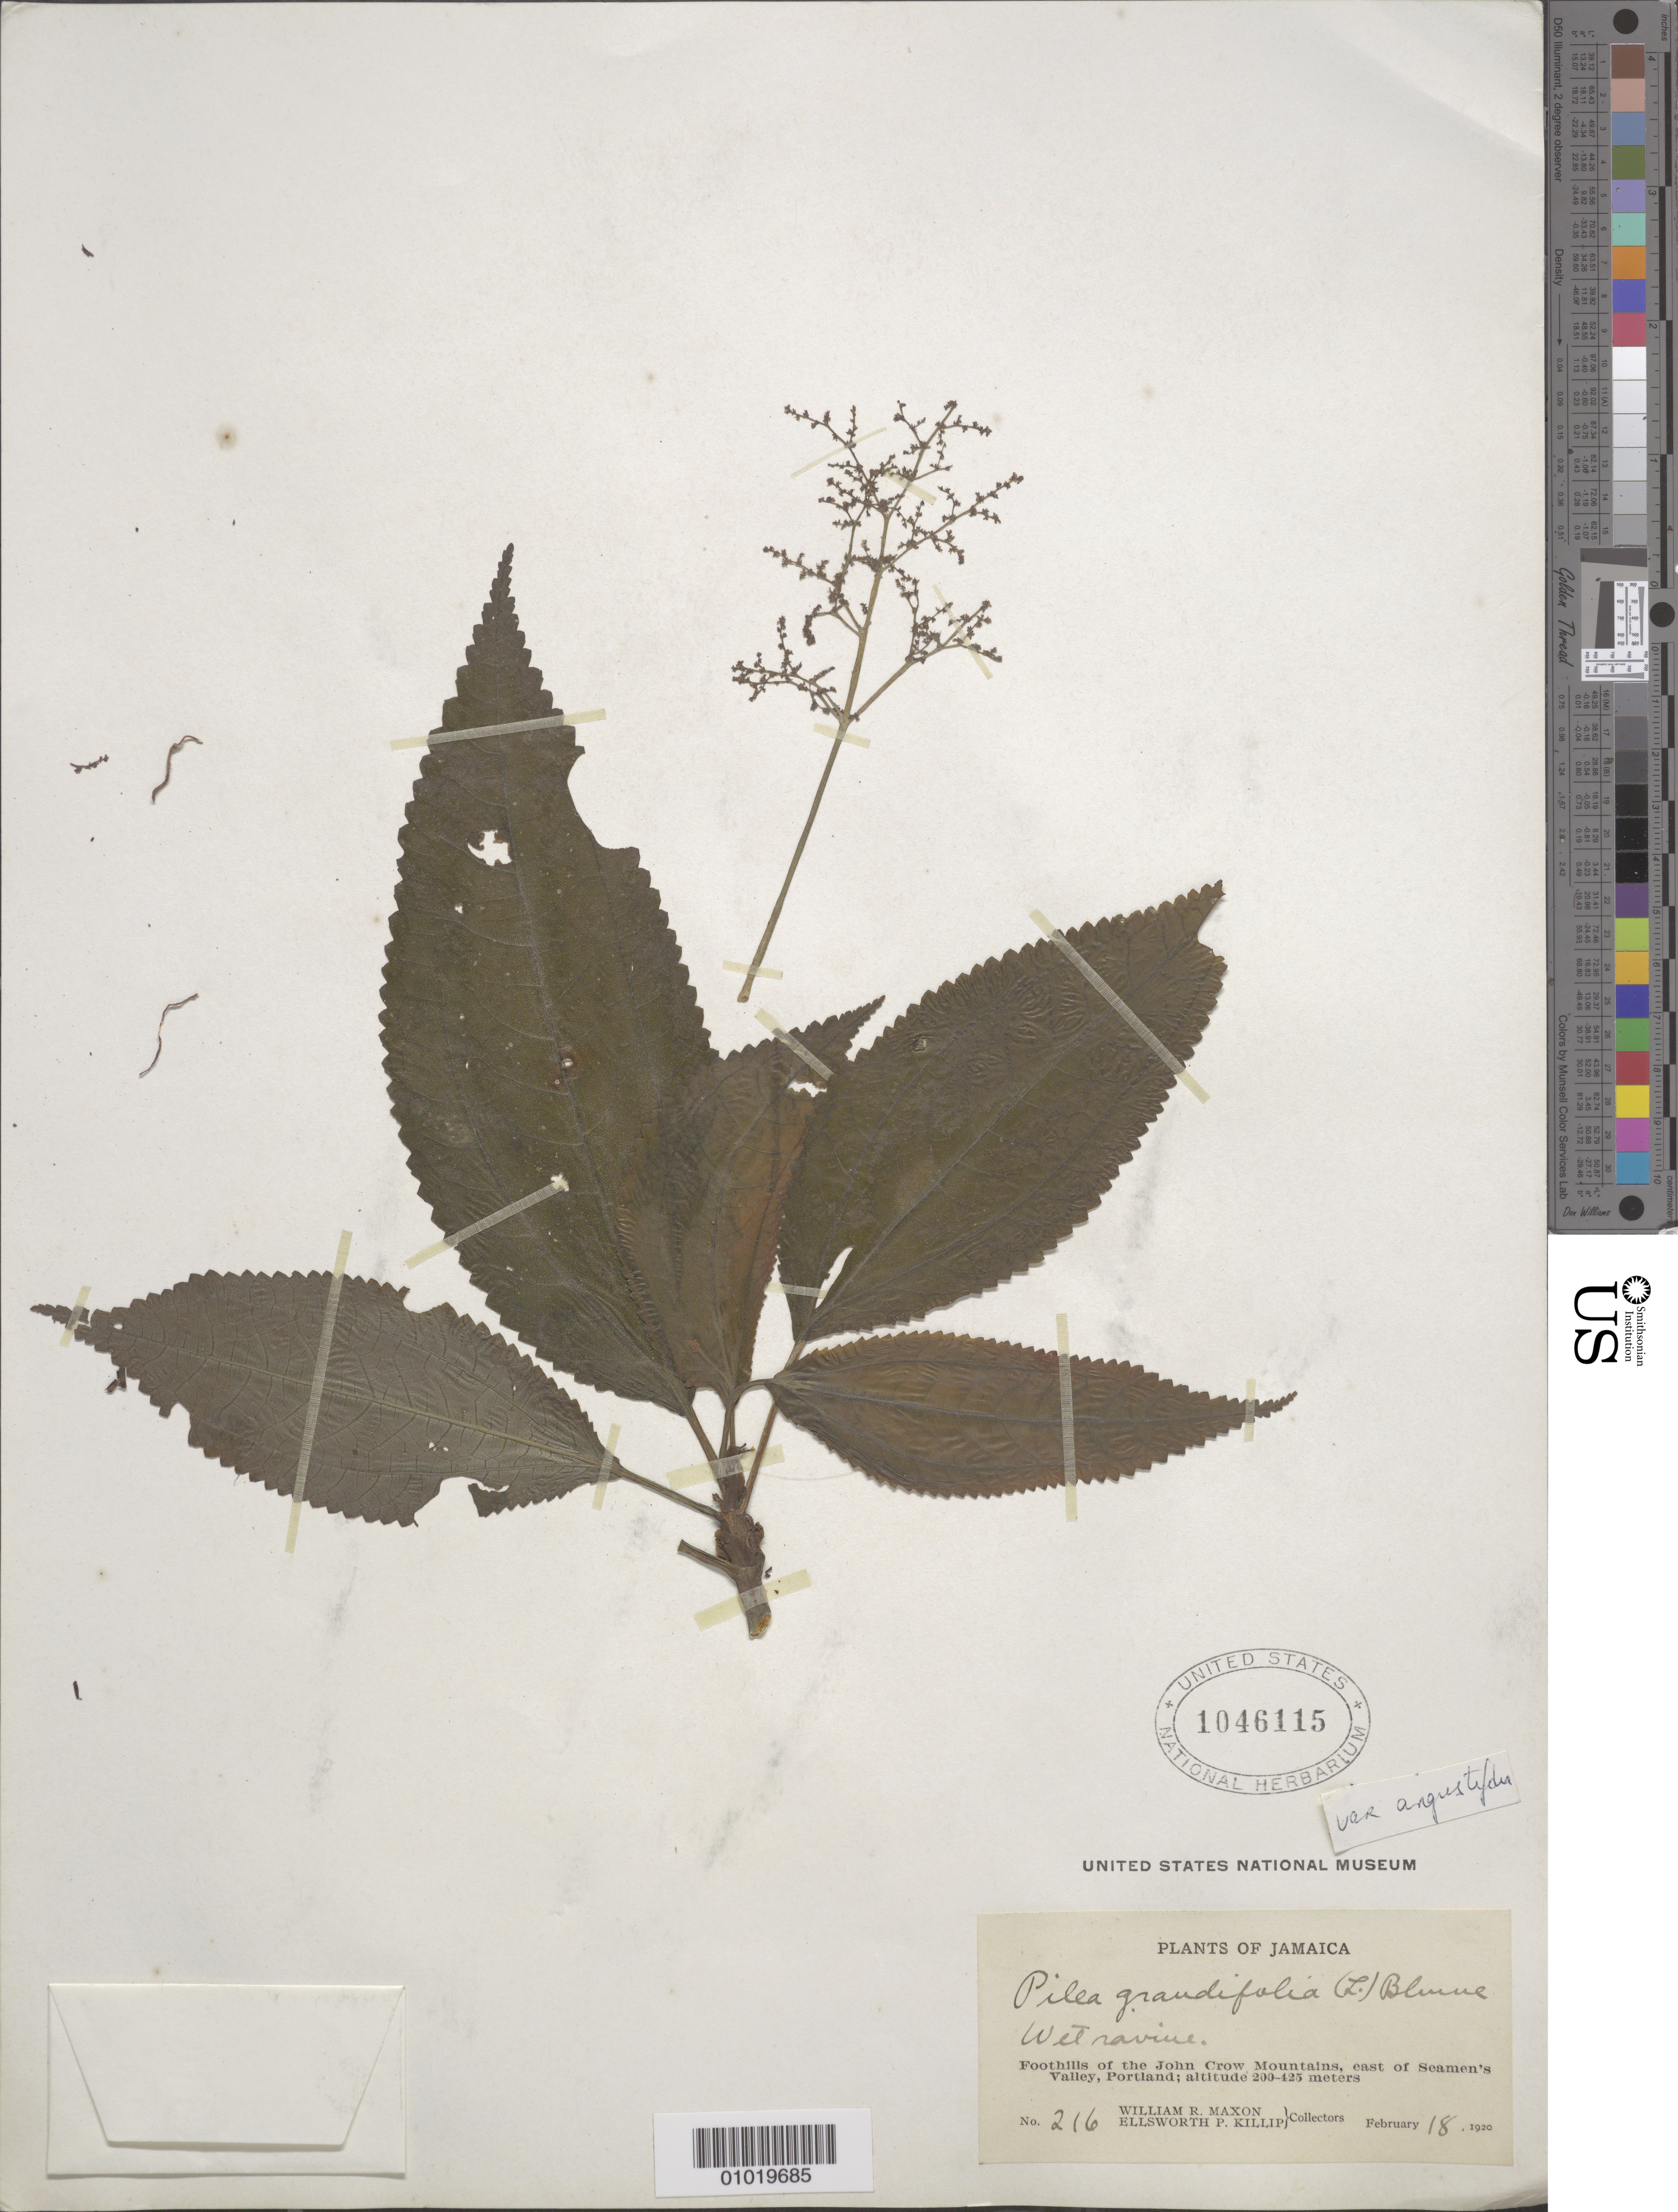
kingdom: Plantae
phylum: Tracheophyta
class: Magnoliopsida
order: Rosales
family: Urticaceae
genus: Pilea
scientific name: Pilea grandifolia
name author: (L.) Blume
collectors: W. R. Maxon & E. P. Killip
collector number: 216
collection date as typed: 18 Feb 1920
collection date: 1920-02-18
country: Jamaica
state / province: Portland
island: Jamaica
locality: Foothills of the John Crow Mountains, E of Seamen's Valley, Portland. Wet ravine.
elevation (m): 200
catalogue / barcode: US 1046115